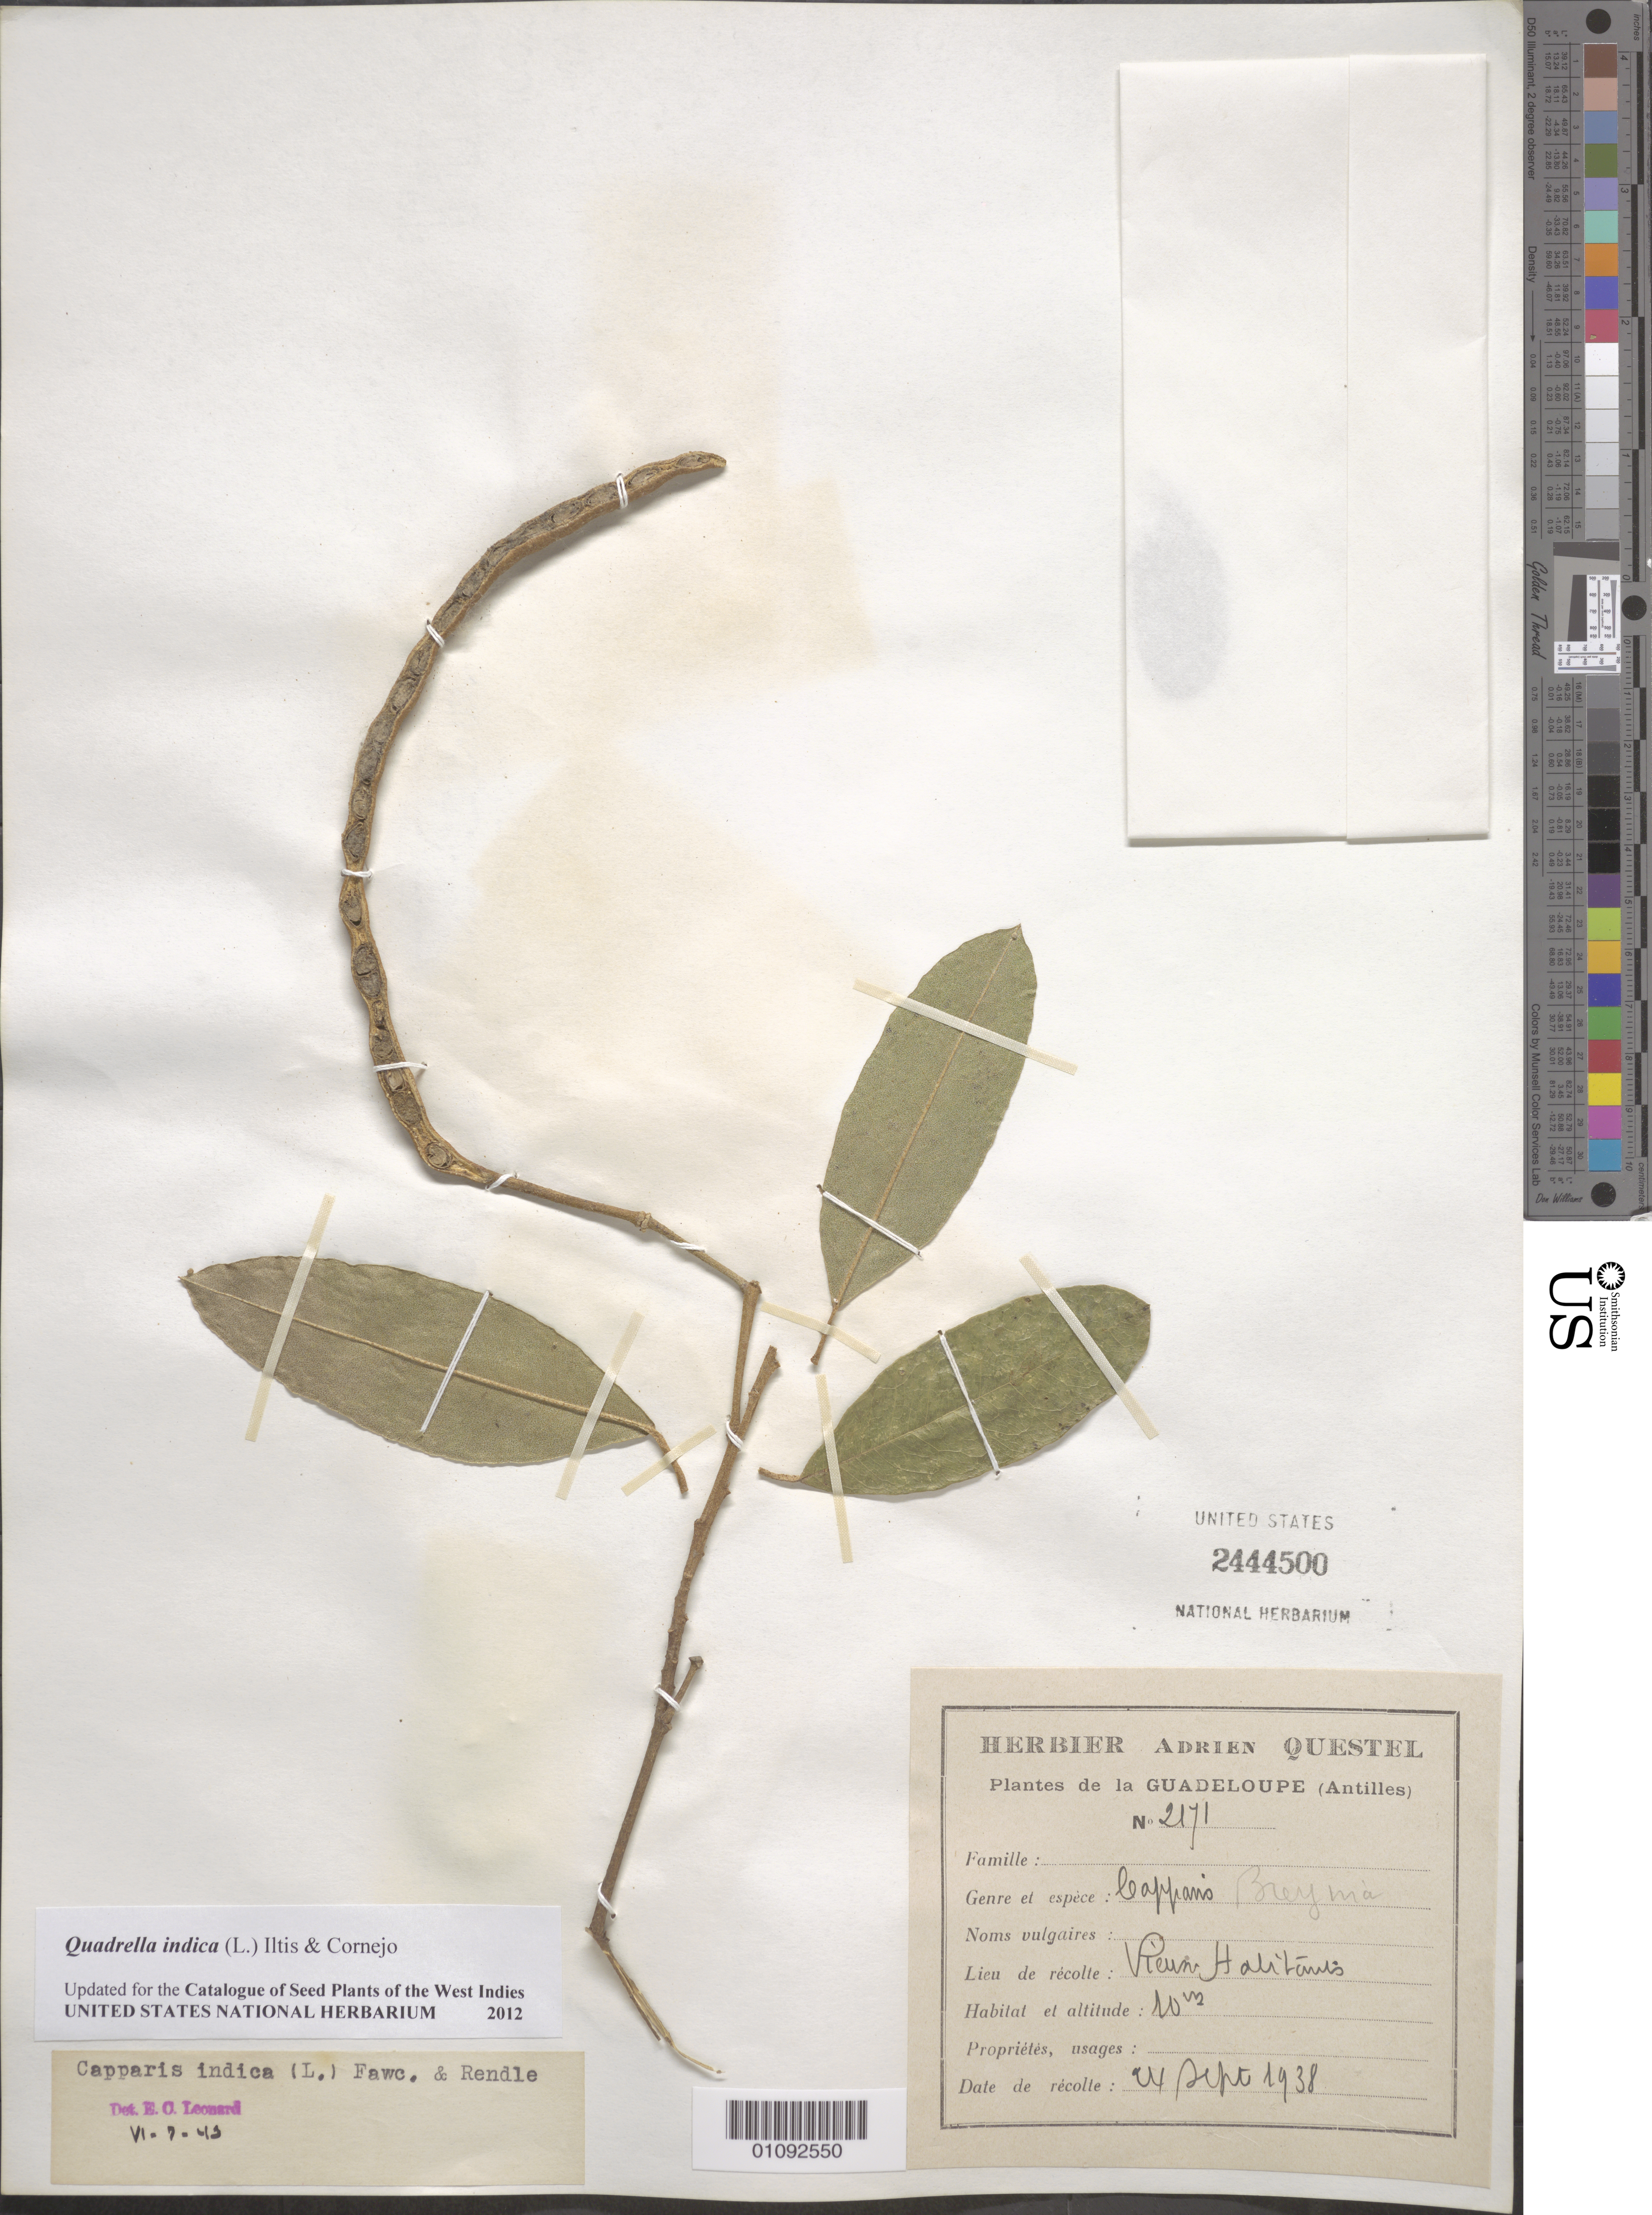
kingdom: Plantae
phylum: Tracheophyta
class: Magnoliopsida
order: Brassicales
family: Capparaceae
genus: Quadrella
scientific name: Quadrella indica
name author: (L.) Iltis & Cornejo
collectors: A. Questel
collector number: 2171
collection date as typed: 24 Sep 1938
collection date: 1938-09-24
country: Guadeloupe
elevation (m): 10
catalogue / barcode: US 2444500